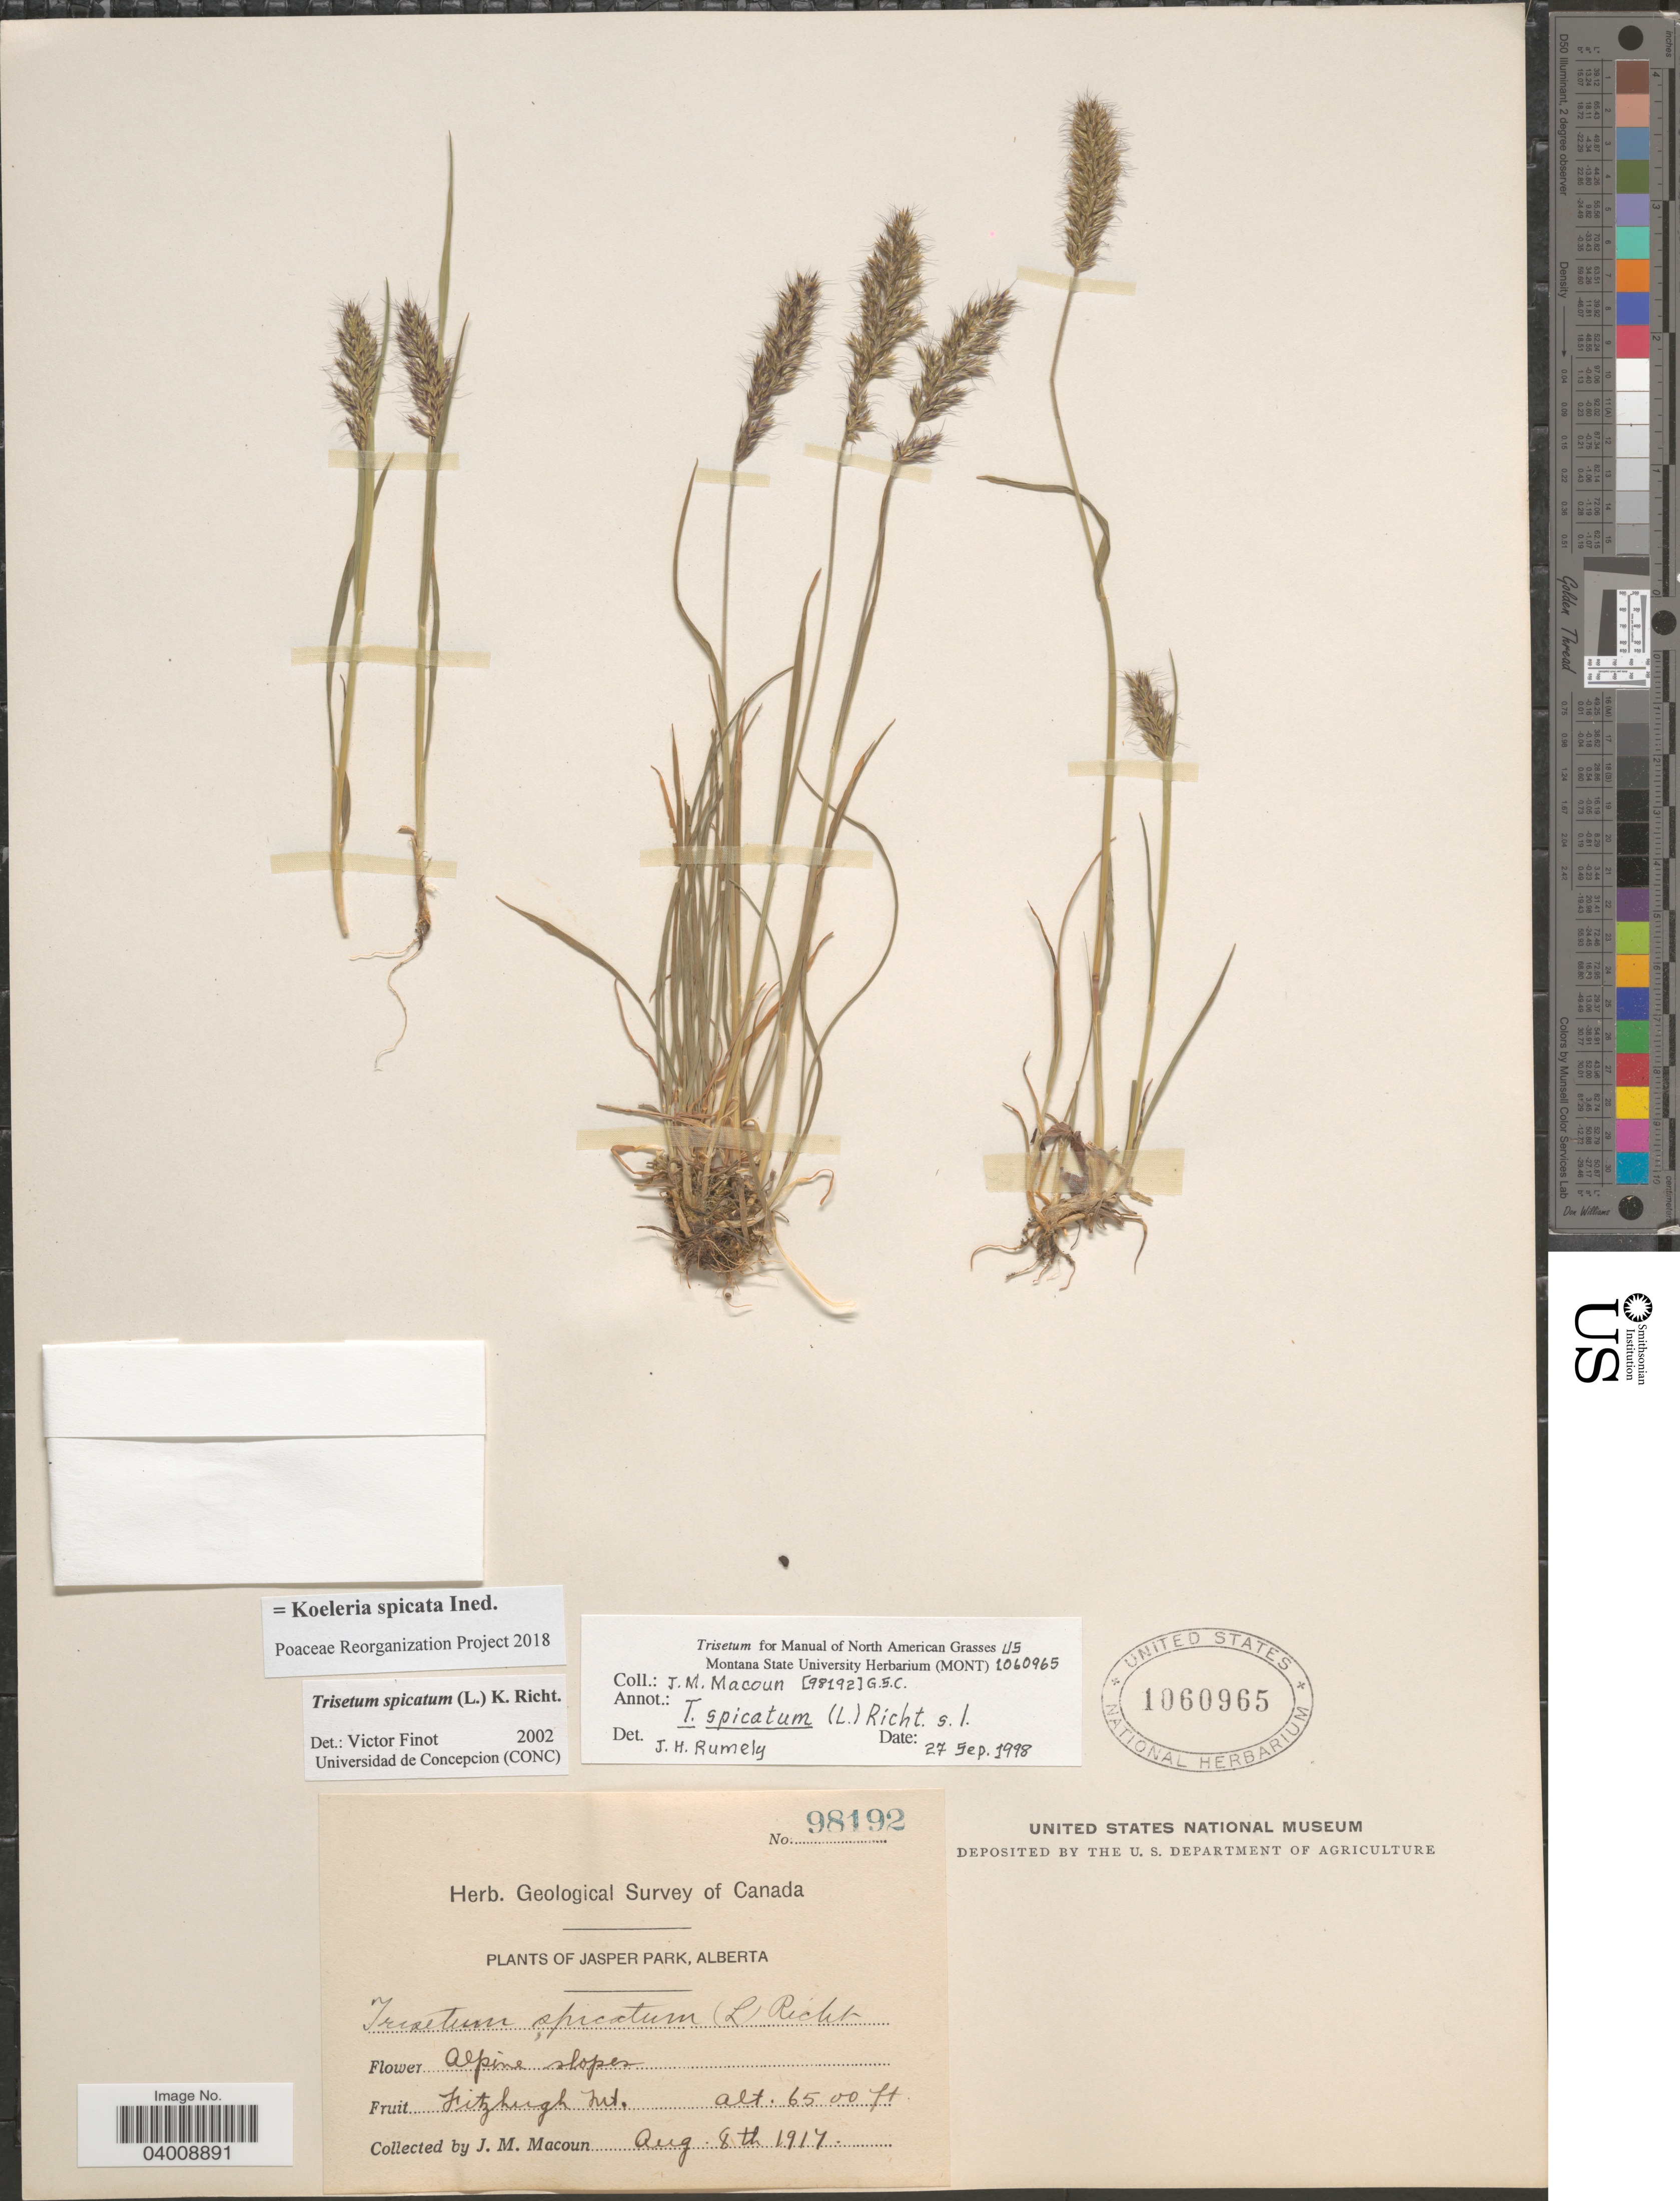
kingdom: Plantae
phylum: Tracheophyta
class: Liliopsida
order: Poales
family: Poaceae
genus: Koeleria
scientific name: Koeleria spicata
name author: (L.) Barberá et al.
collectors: J. M. Macoun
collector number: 98192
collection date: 1917-08-08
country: Canada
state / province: Alberta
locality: Jasper Park. Fitzhugh Mt.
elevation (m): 1981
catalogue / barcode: US 1060965